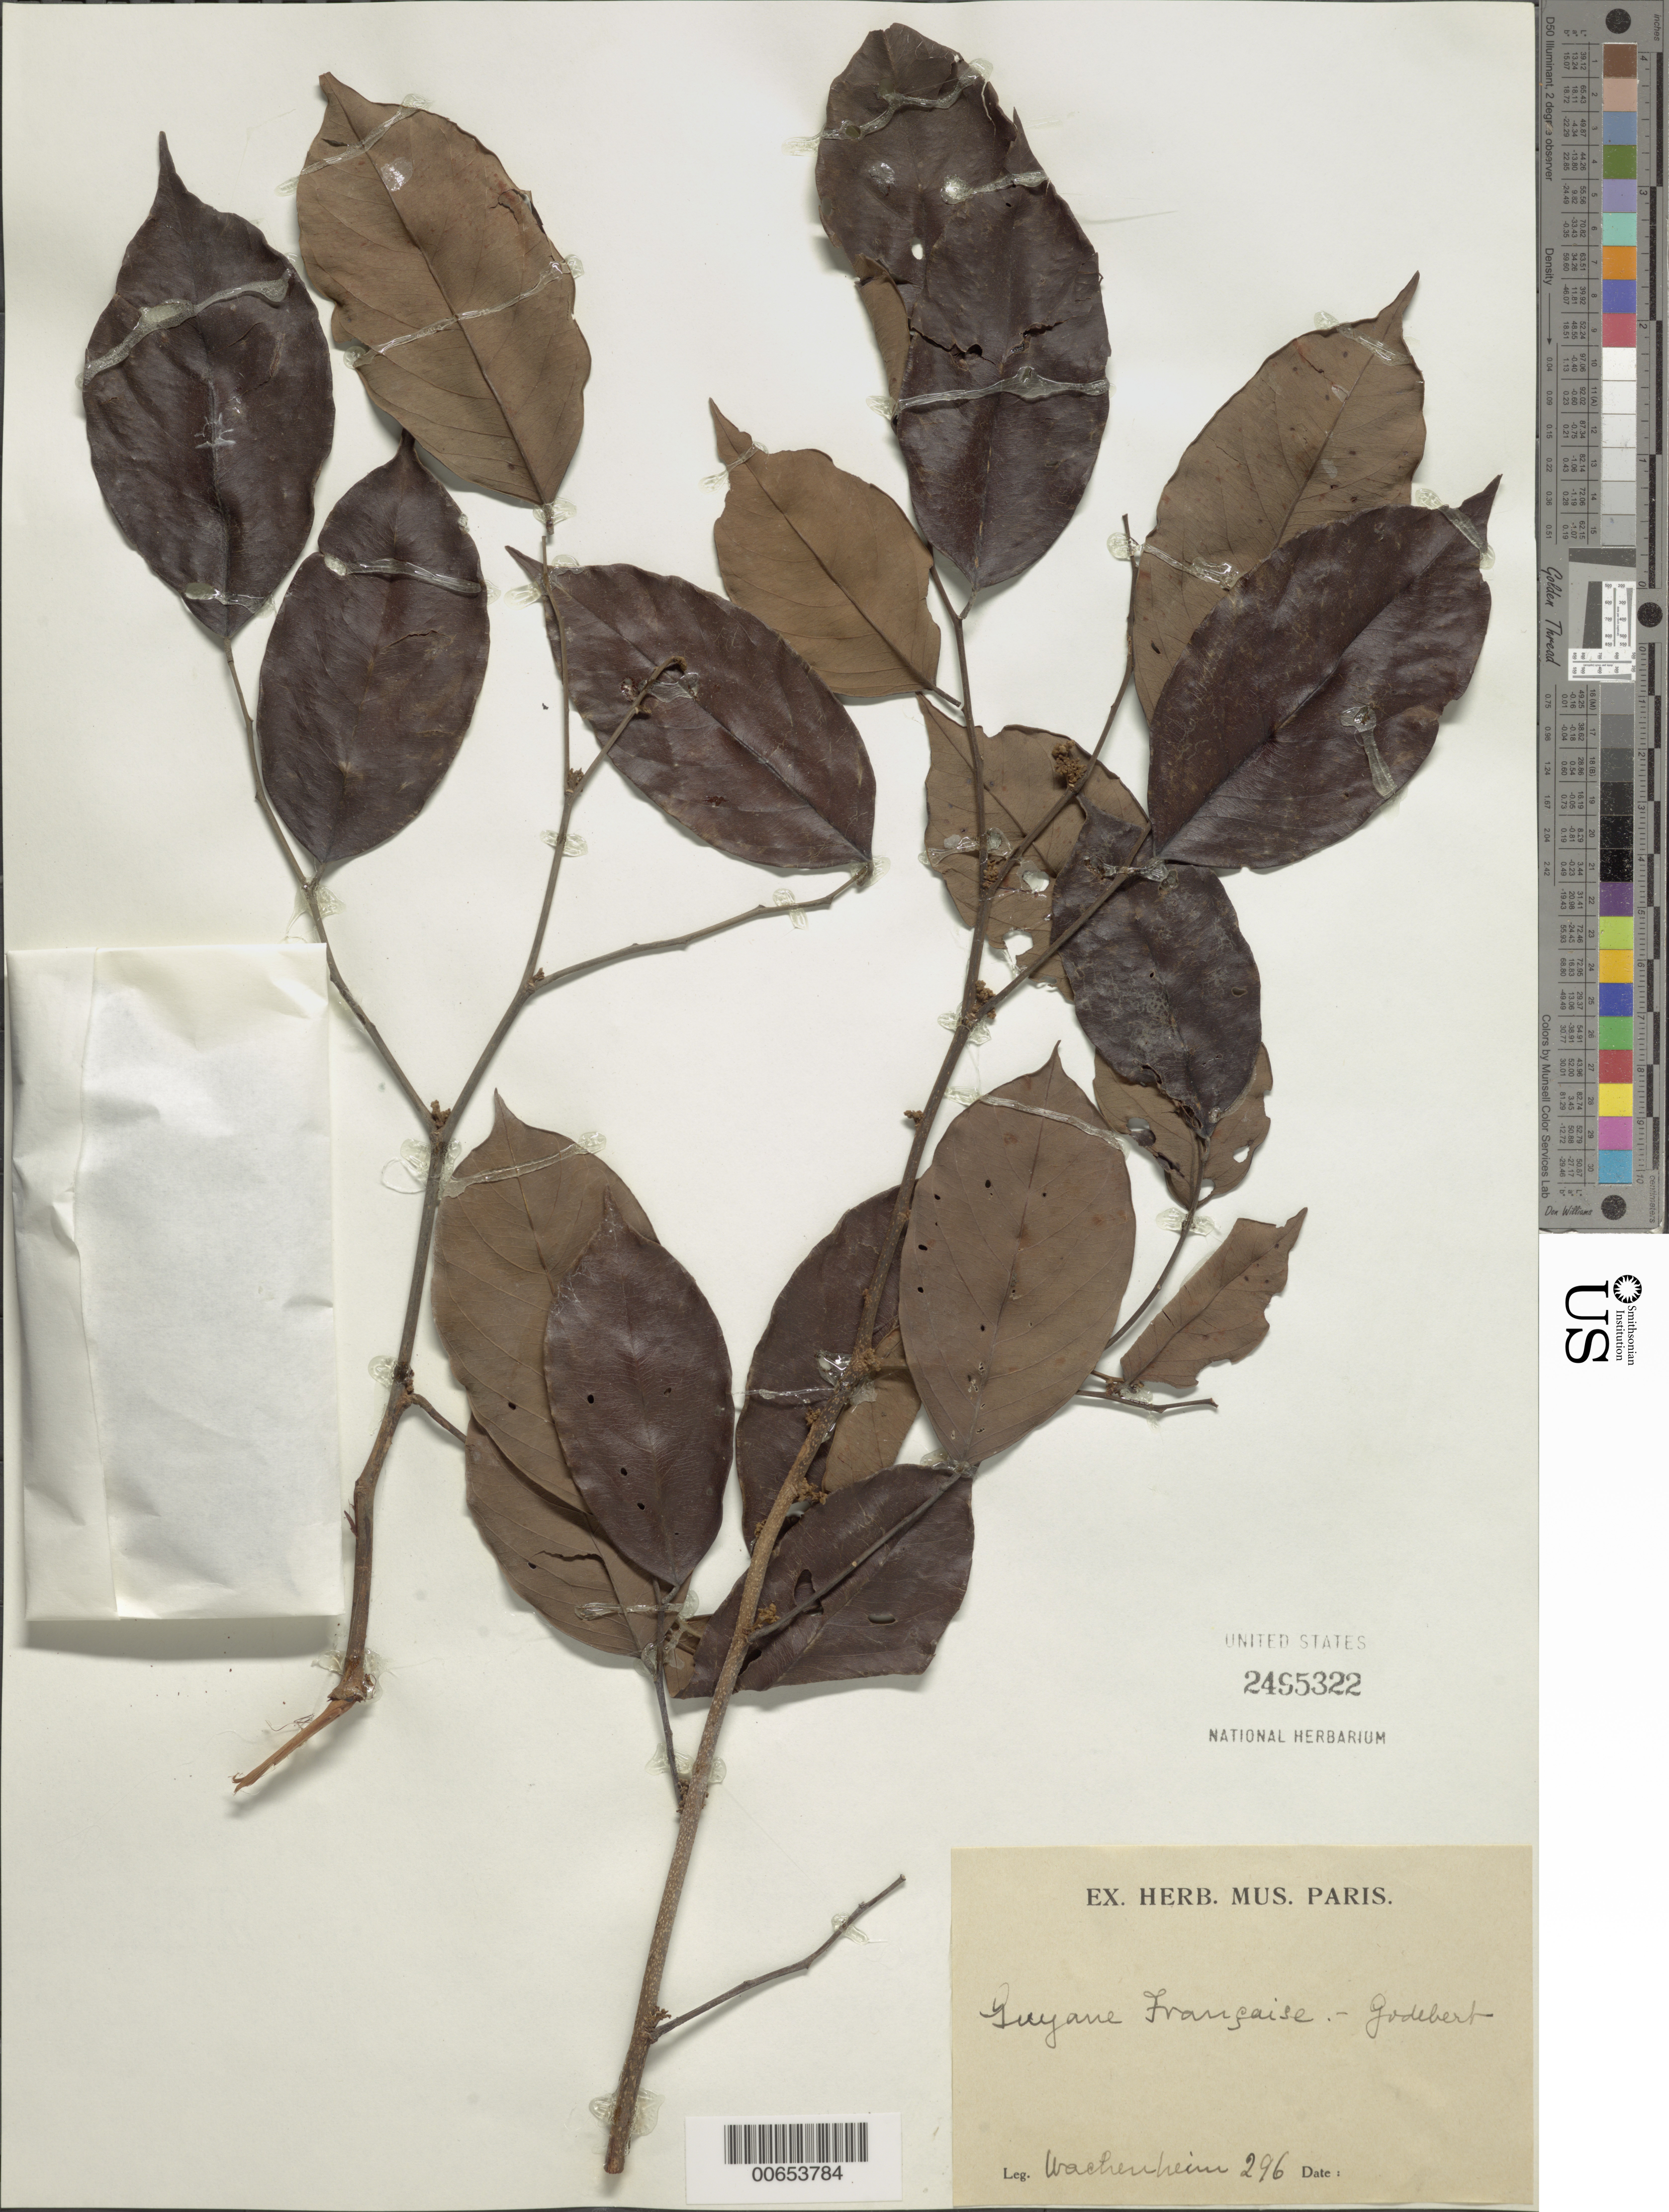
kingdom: Plantae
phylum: Tracheophyta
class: Magnoliopsida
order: Fabales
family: Fabaceae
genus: Dalbergia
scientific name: Dalbergia sp.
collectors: G. Wachenheim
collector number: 296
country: French Guiana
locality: Godebert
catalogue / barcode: US 2495322